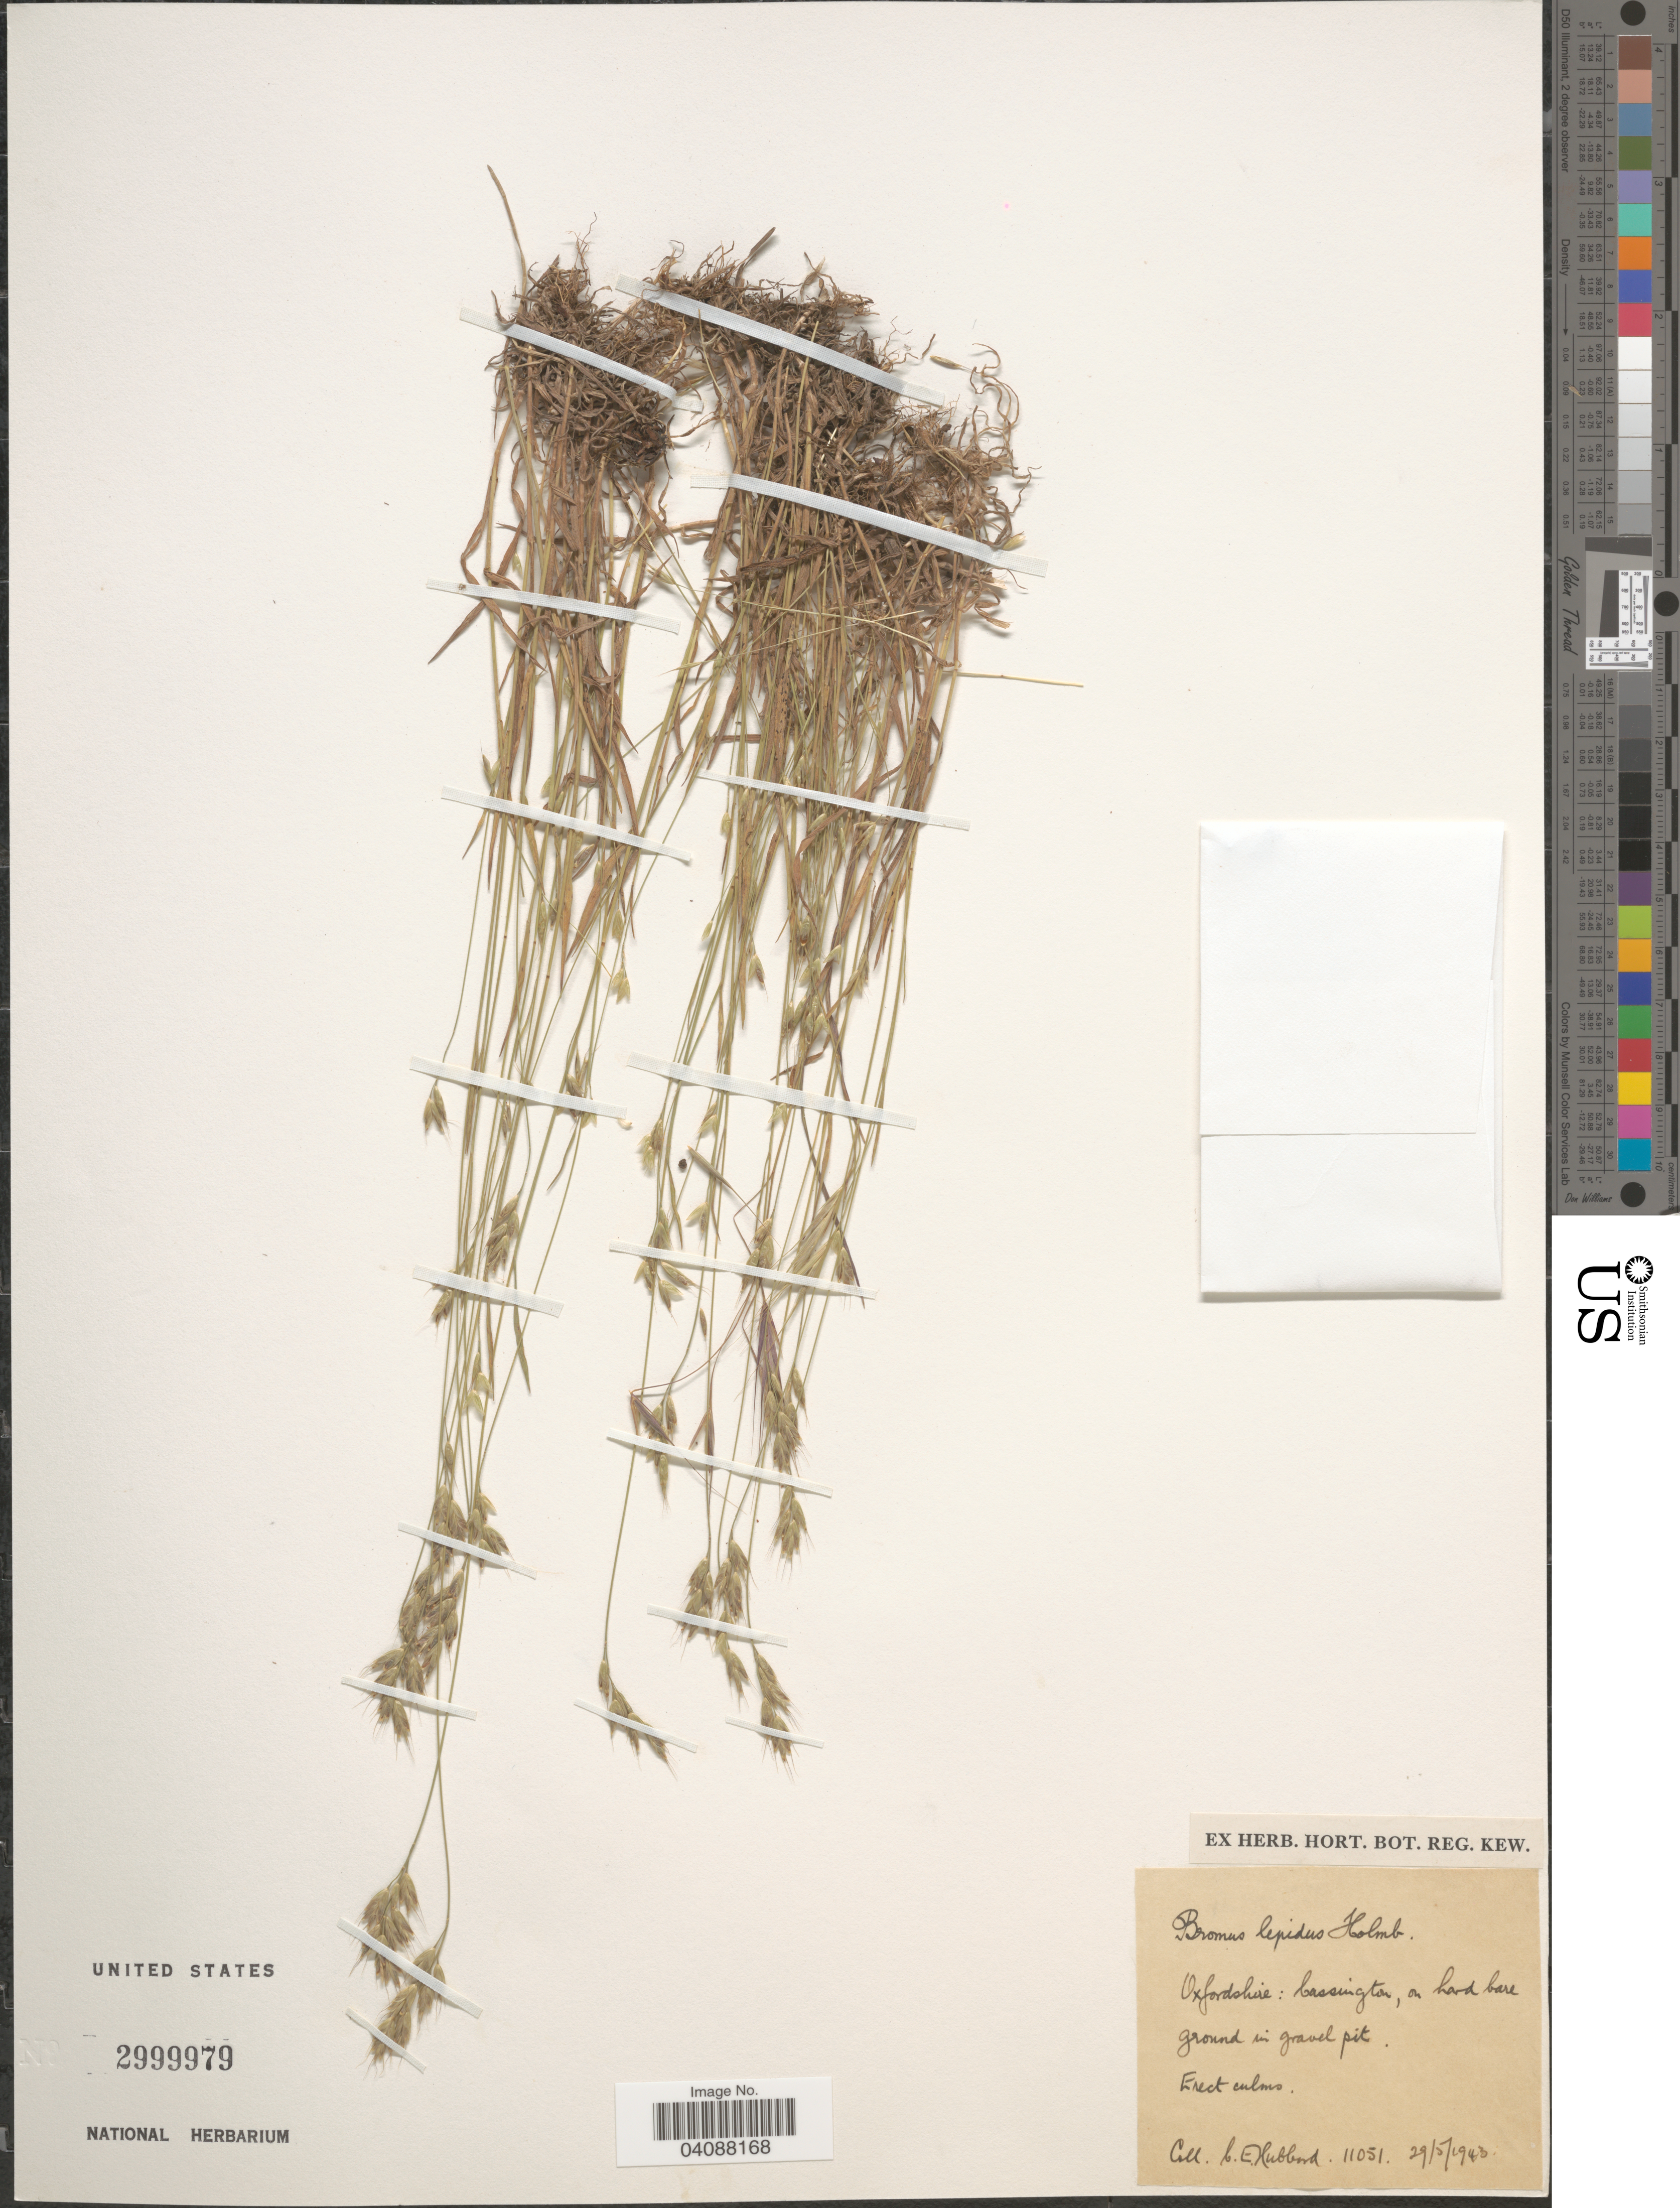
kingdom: Plantae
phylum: Tracheophyta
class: Liliopsida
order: Poales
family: Poaceae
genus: Bromus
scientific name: Bromus lepidus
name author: Holmberg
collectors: C. E. Hubbard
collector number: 11051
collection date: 1943-05-29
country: United Kingdom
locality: Oxfordshire: Cassington, on hard bare ground in gravel pit.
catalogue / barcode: US 2999979